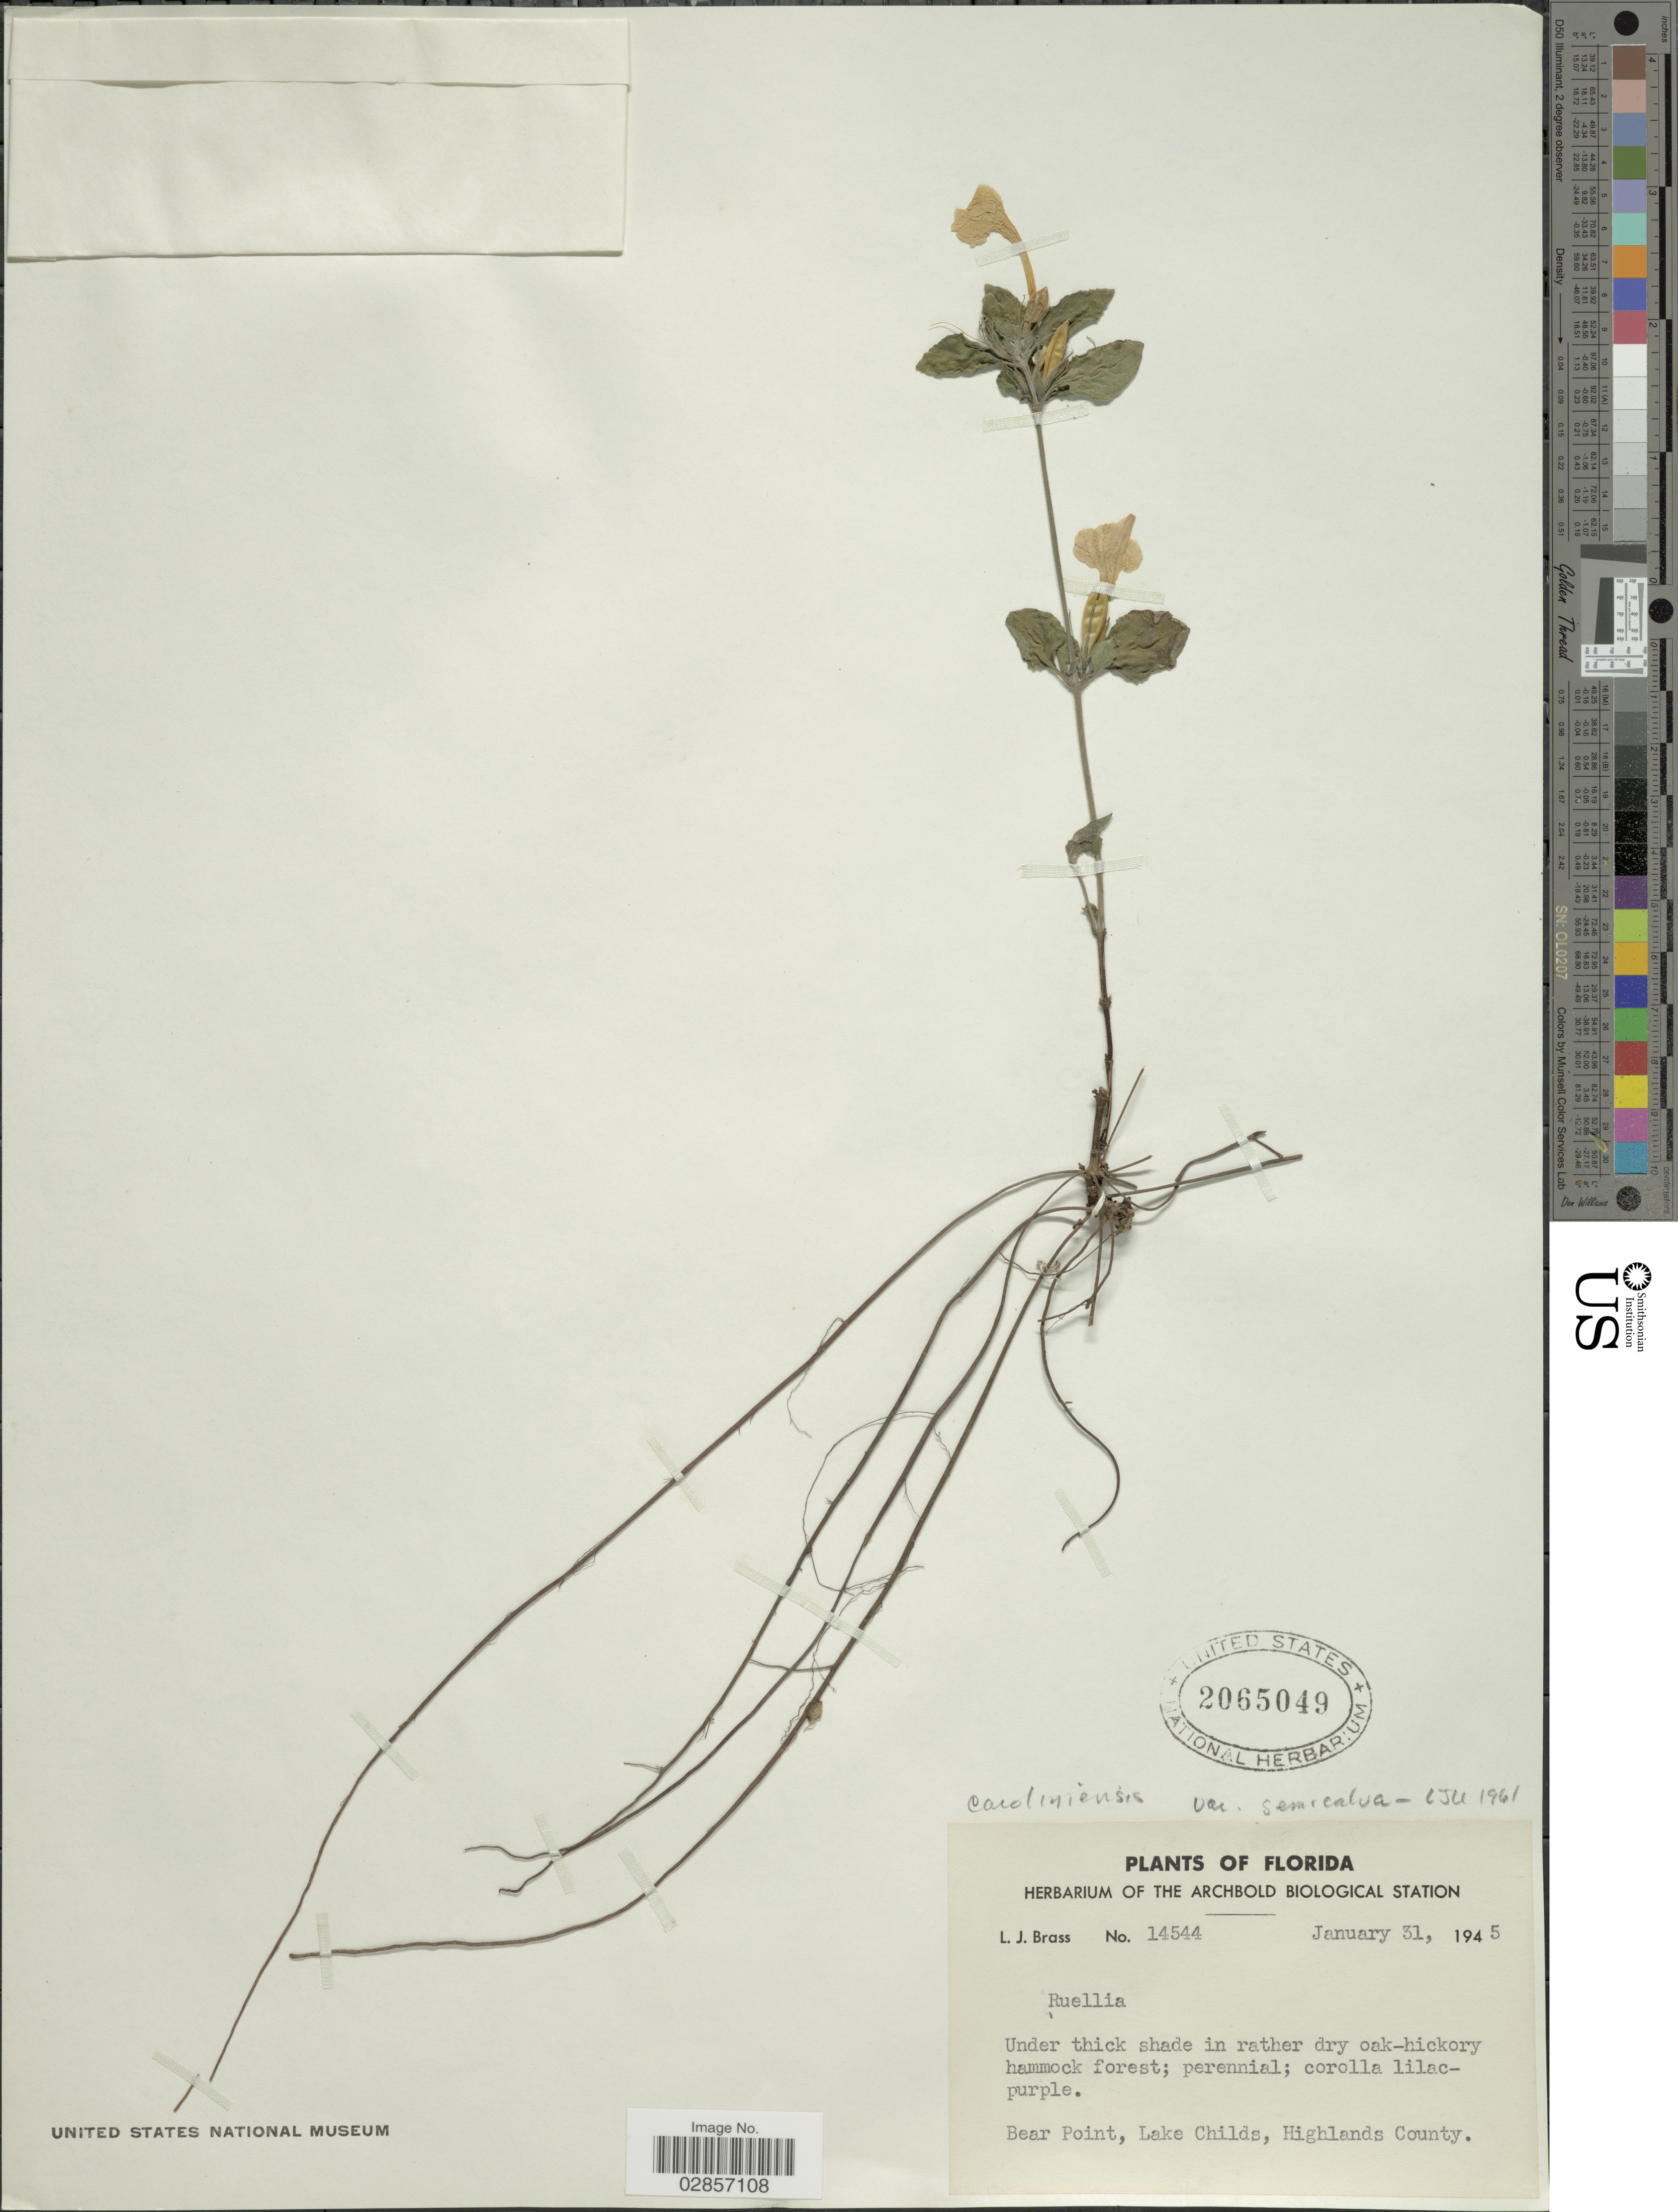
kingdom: Plantae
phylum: Tracheophyta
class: Magnoliopsida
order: Lamiales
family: Acanthaceae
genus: Ruellia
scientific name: Ruellia caroliniensis var. semicalva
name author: Fernald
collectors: L. J. Brass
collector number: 14544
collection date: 1945-01-31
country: United States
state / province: Florida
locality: Bear Point, Lake Childs, Highlands County.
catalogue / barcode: US 2065049